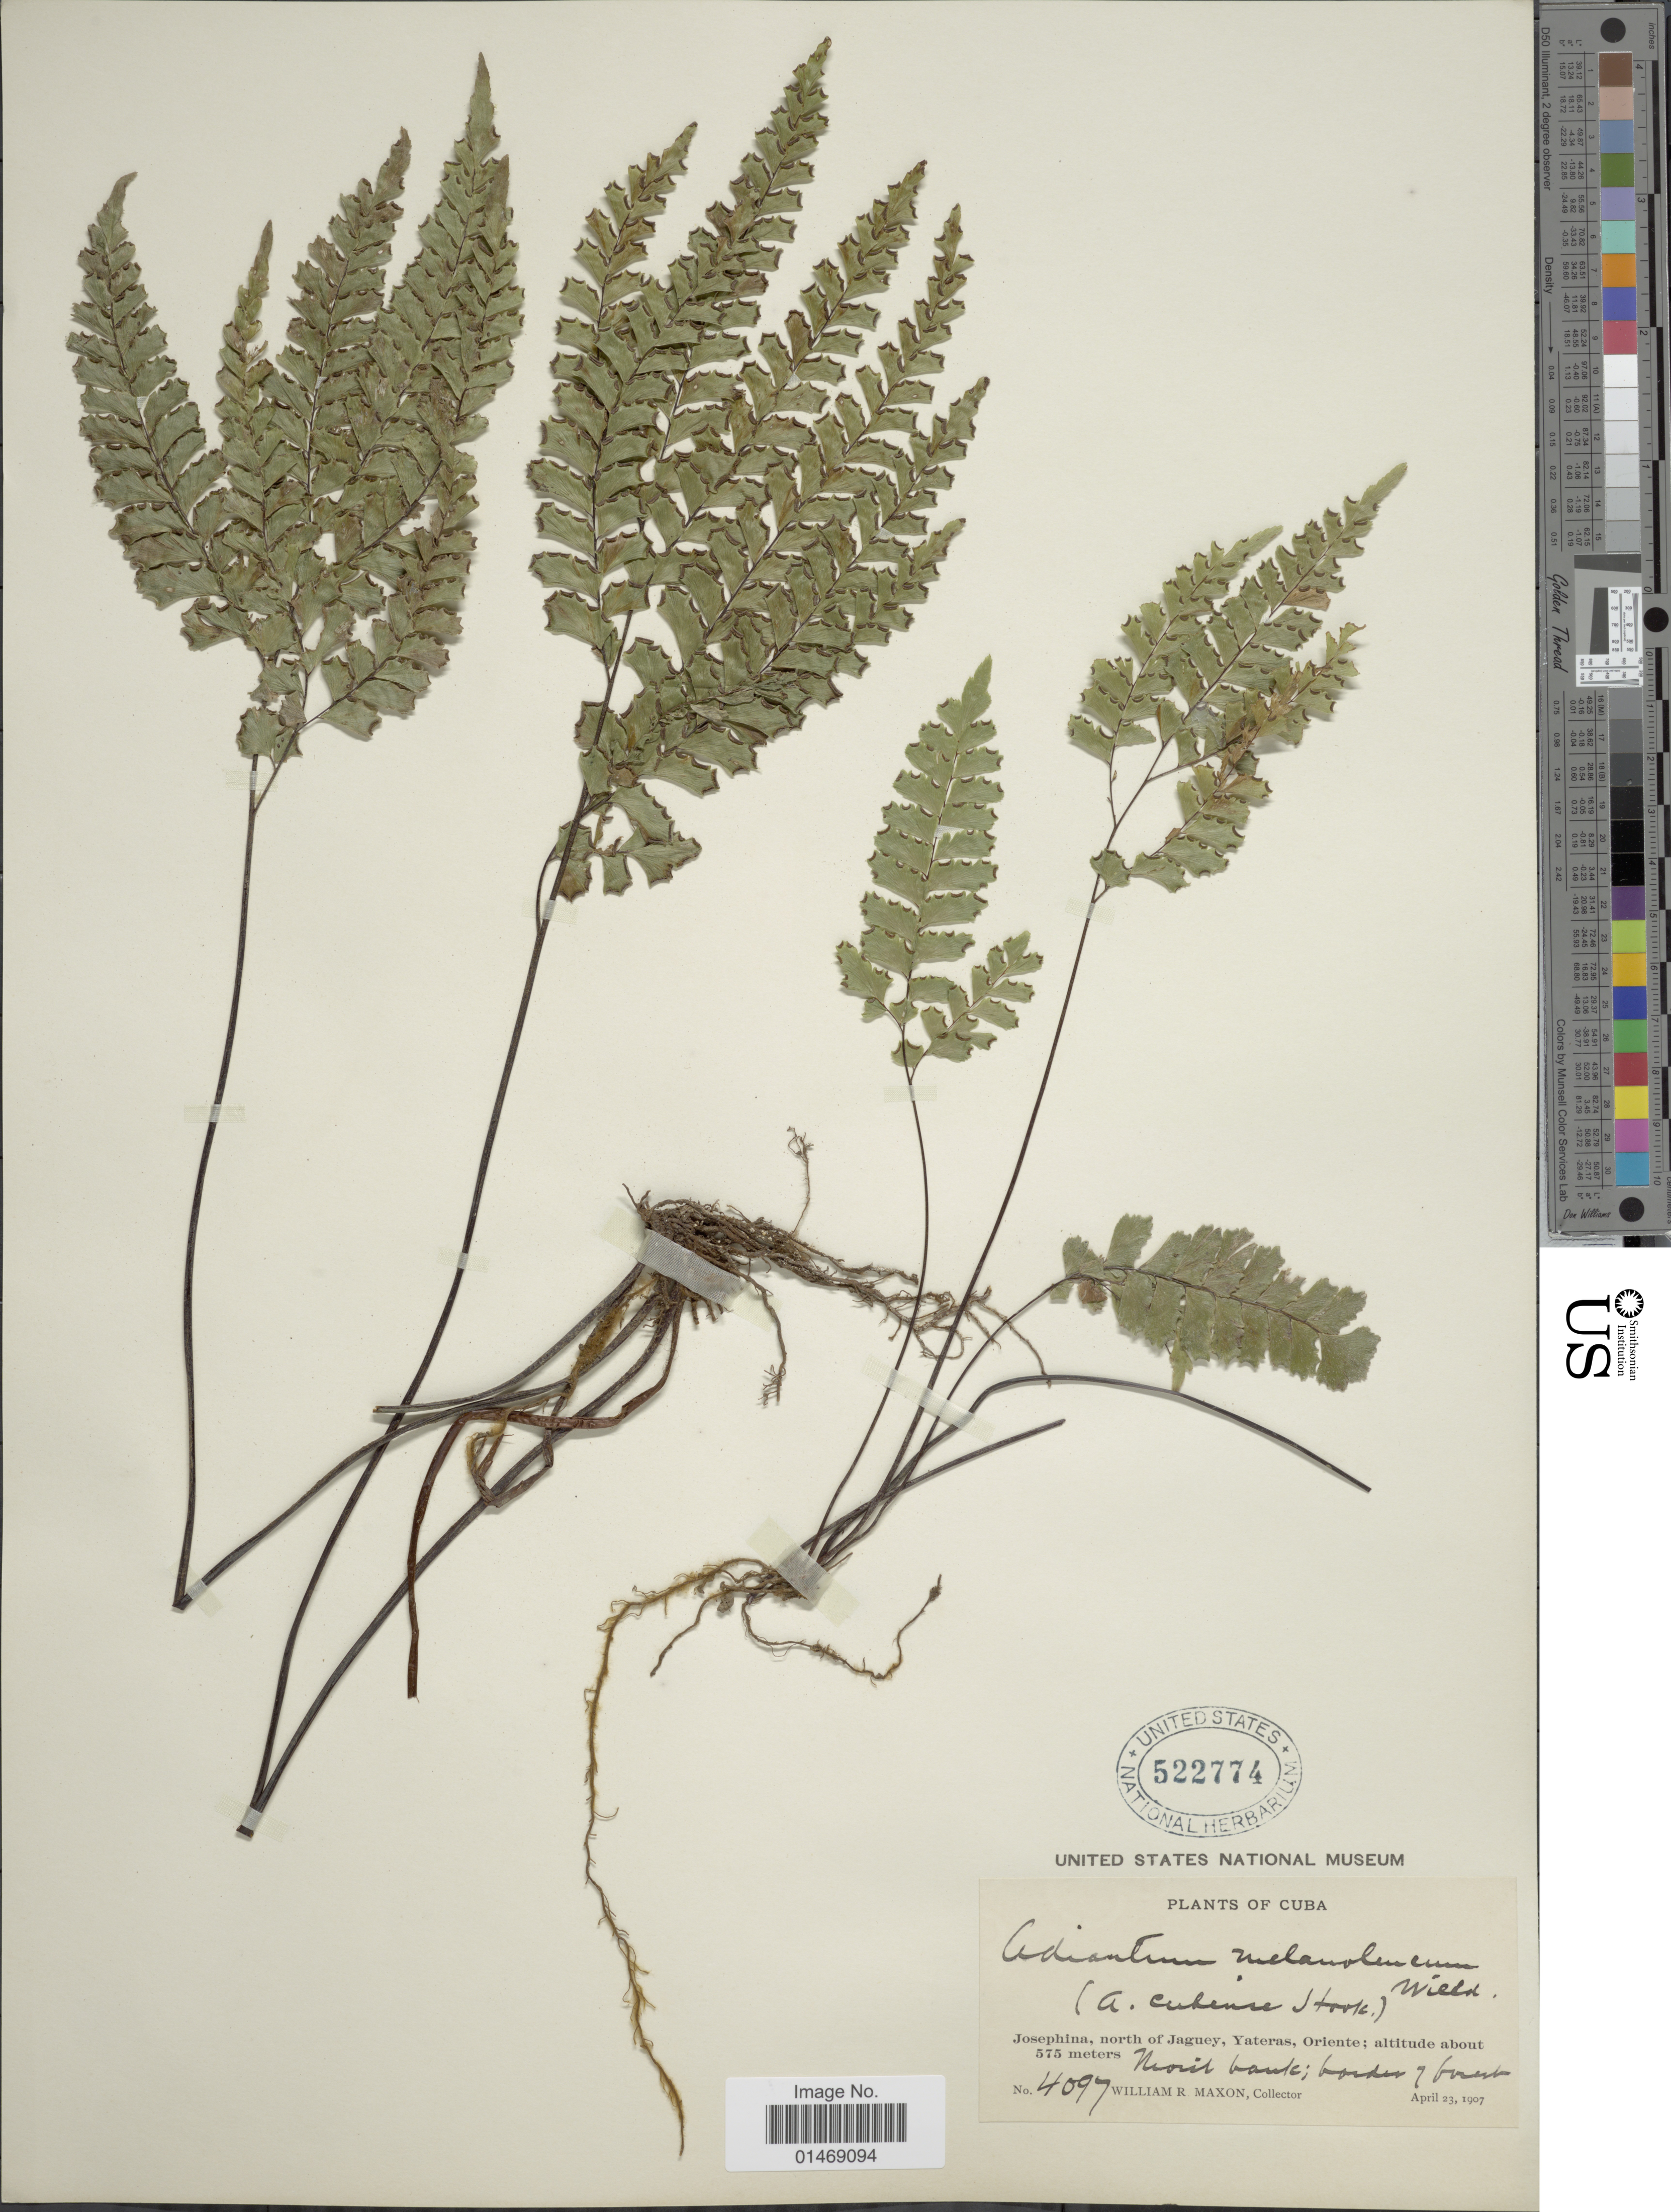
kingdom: Plantae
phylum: Tracheophyta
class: Polypodiopsida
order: Polypodiales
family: Pteridaceae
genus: Adiantum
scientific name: Adiantum melanoleucum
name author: Willd.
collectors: W. R. Maxon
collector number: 4097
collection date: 1907-04-23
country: Cuba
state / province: Oriente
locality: Josephina, north of Jaguey, Yateras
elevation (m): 575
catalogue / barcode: US 522774